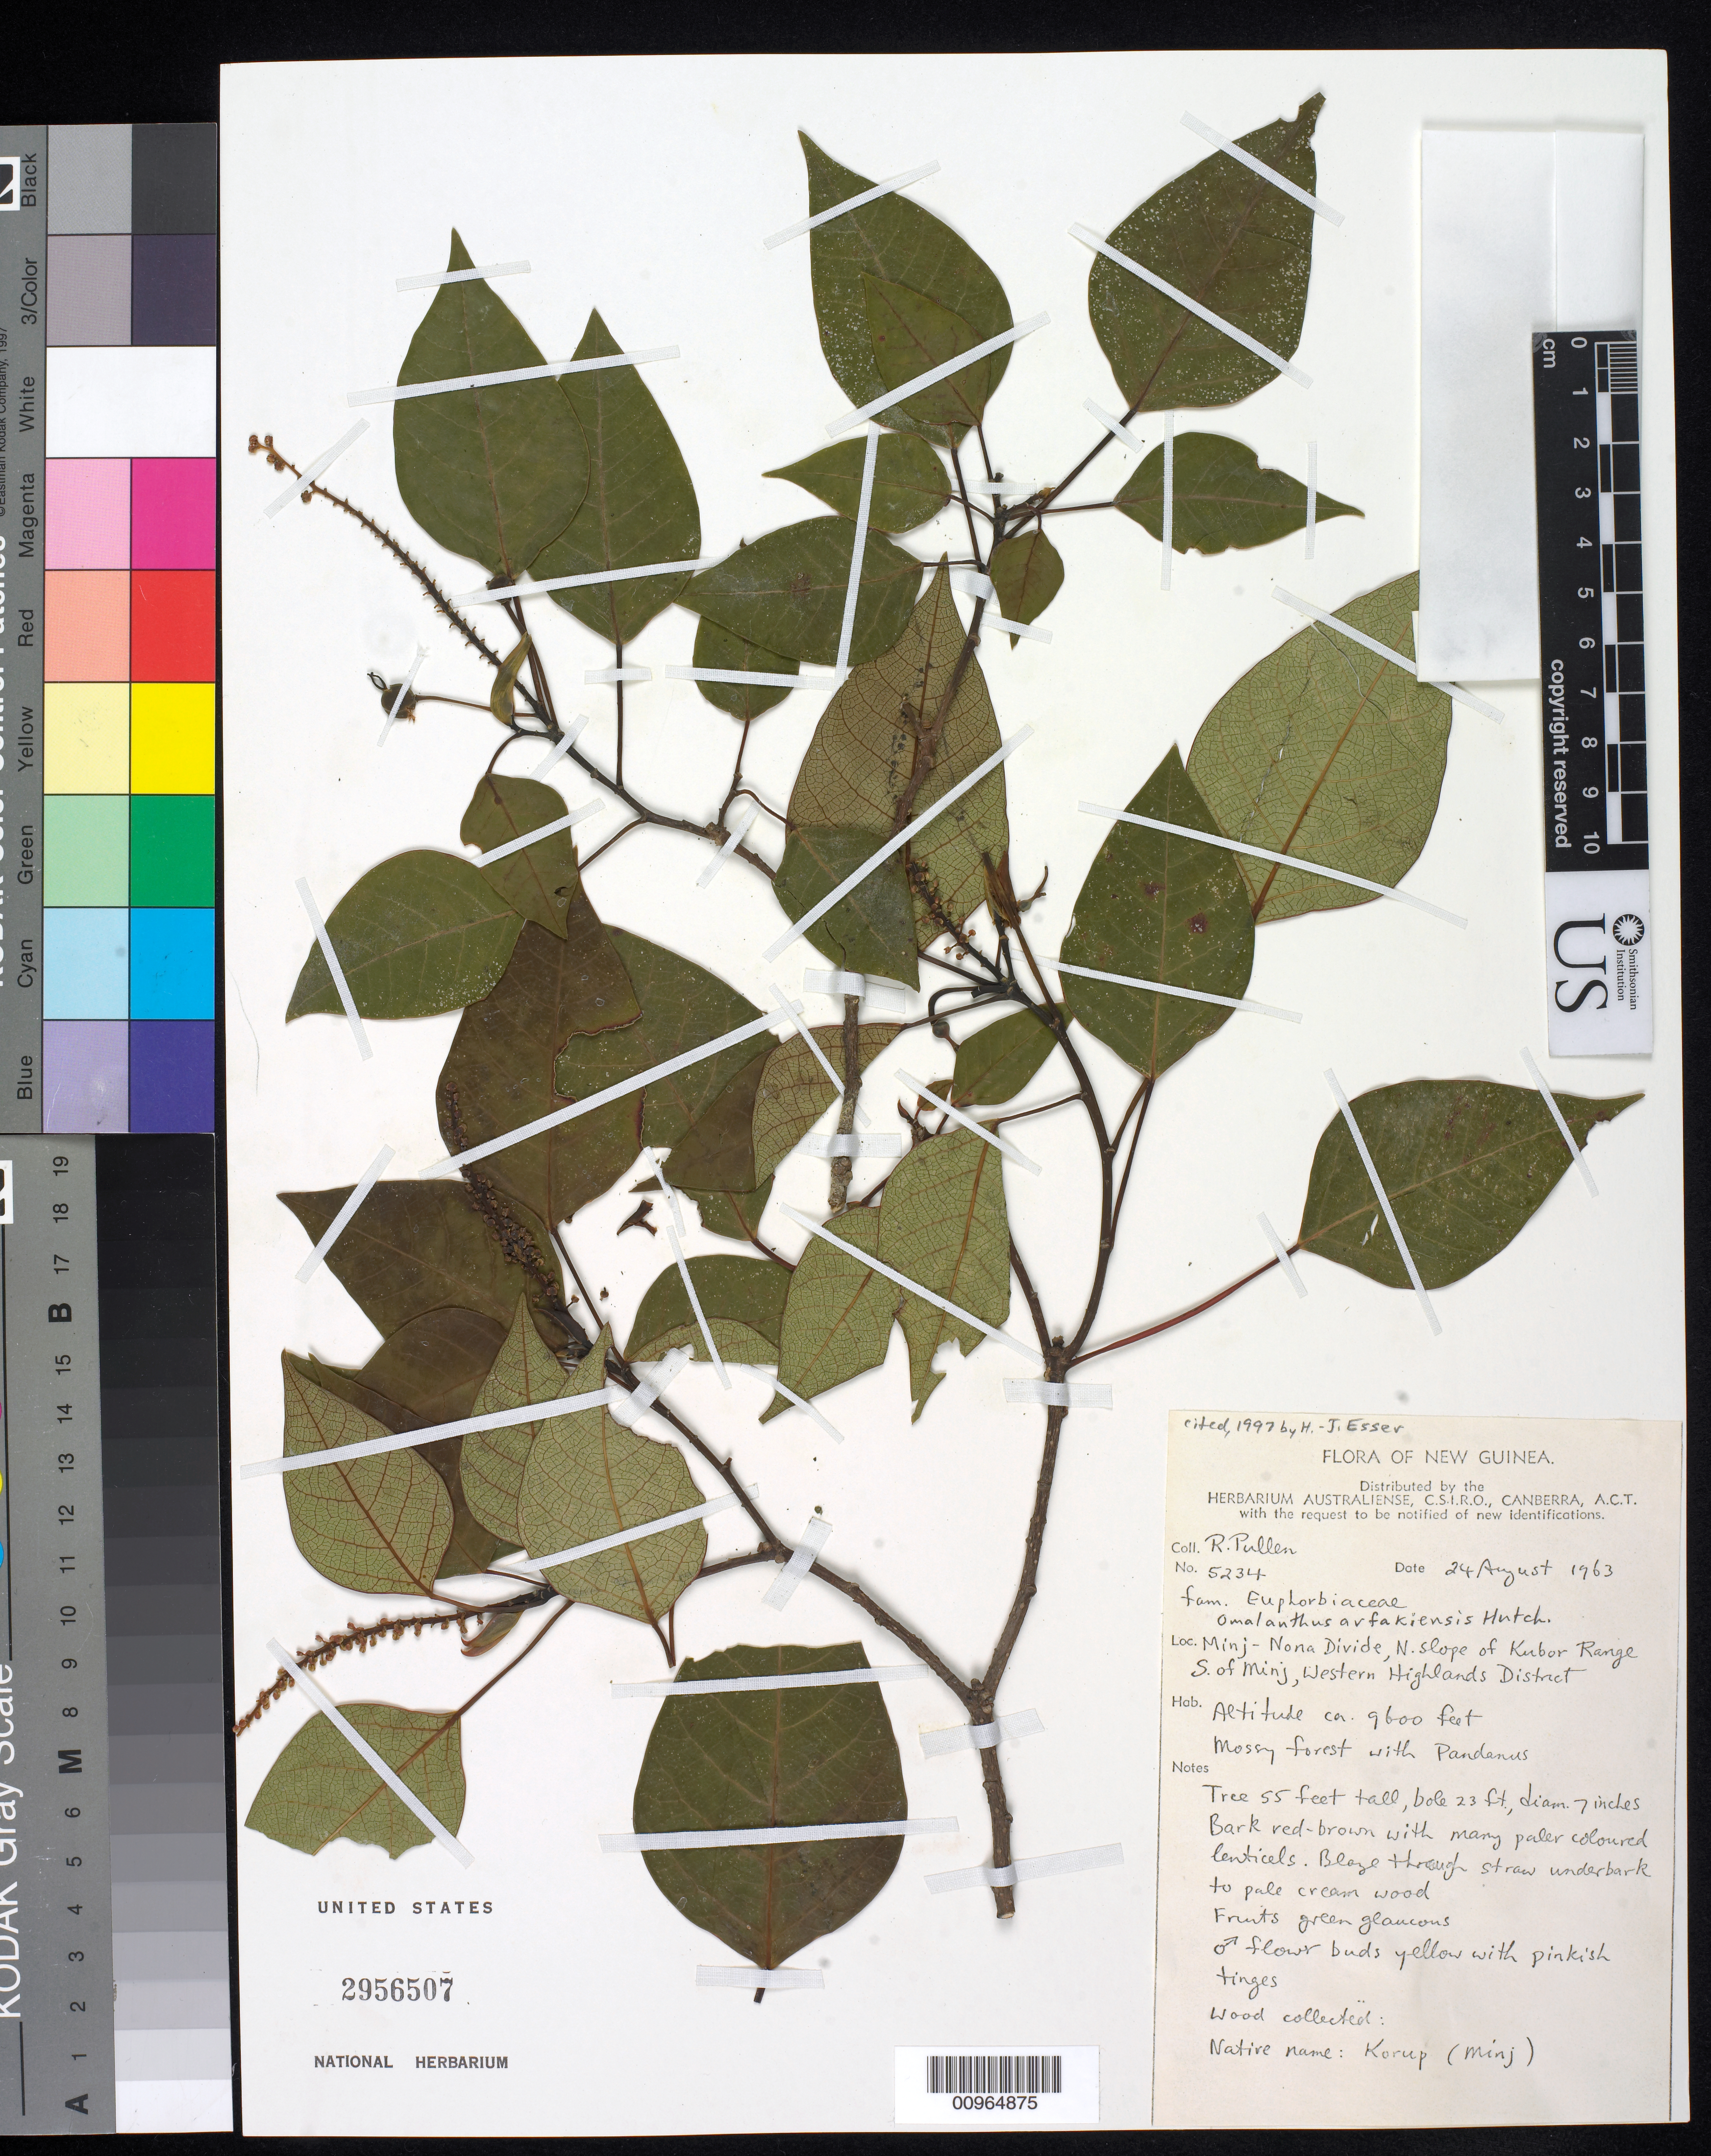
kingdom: Plantae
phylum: Tracheophyta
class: Magnoliopsida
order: Malpighiales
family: Euphorbiaceae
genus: Homalanthus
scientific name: Homalanthus arfakiensis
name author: Hutch.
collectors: R. Pullen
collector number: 5234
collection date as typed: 24 Aug 1963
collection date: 1963-08-24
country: Papua New Guinea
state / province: Western Highlands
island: New Guinea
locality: Minj-Nona Divide, N. Slope of Kubor Range. S of Minj. Mossy forest with Pandanus.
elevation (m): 2926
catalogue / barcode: US 2956507